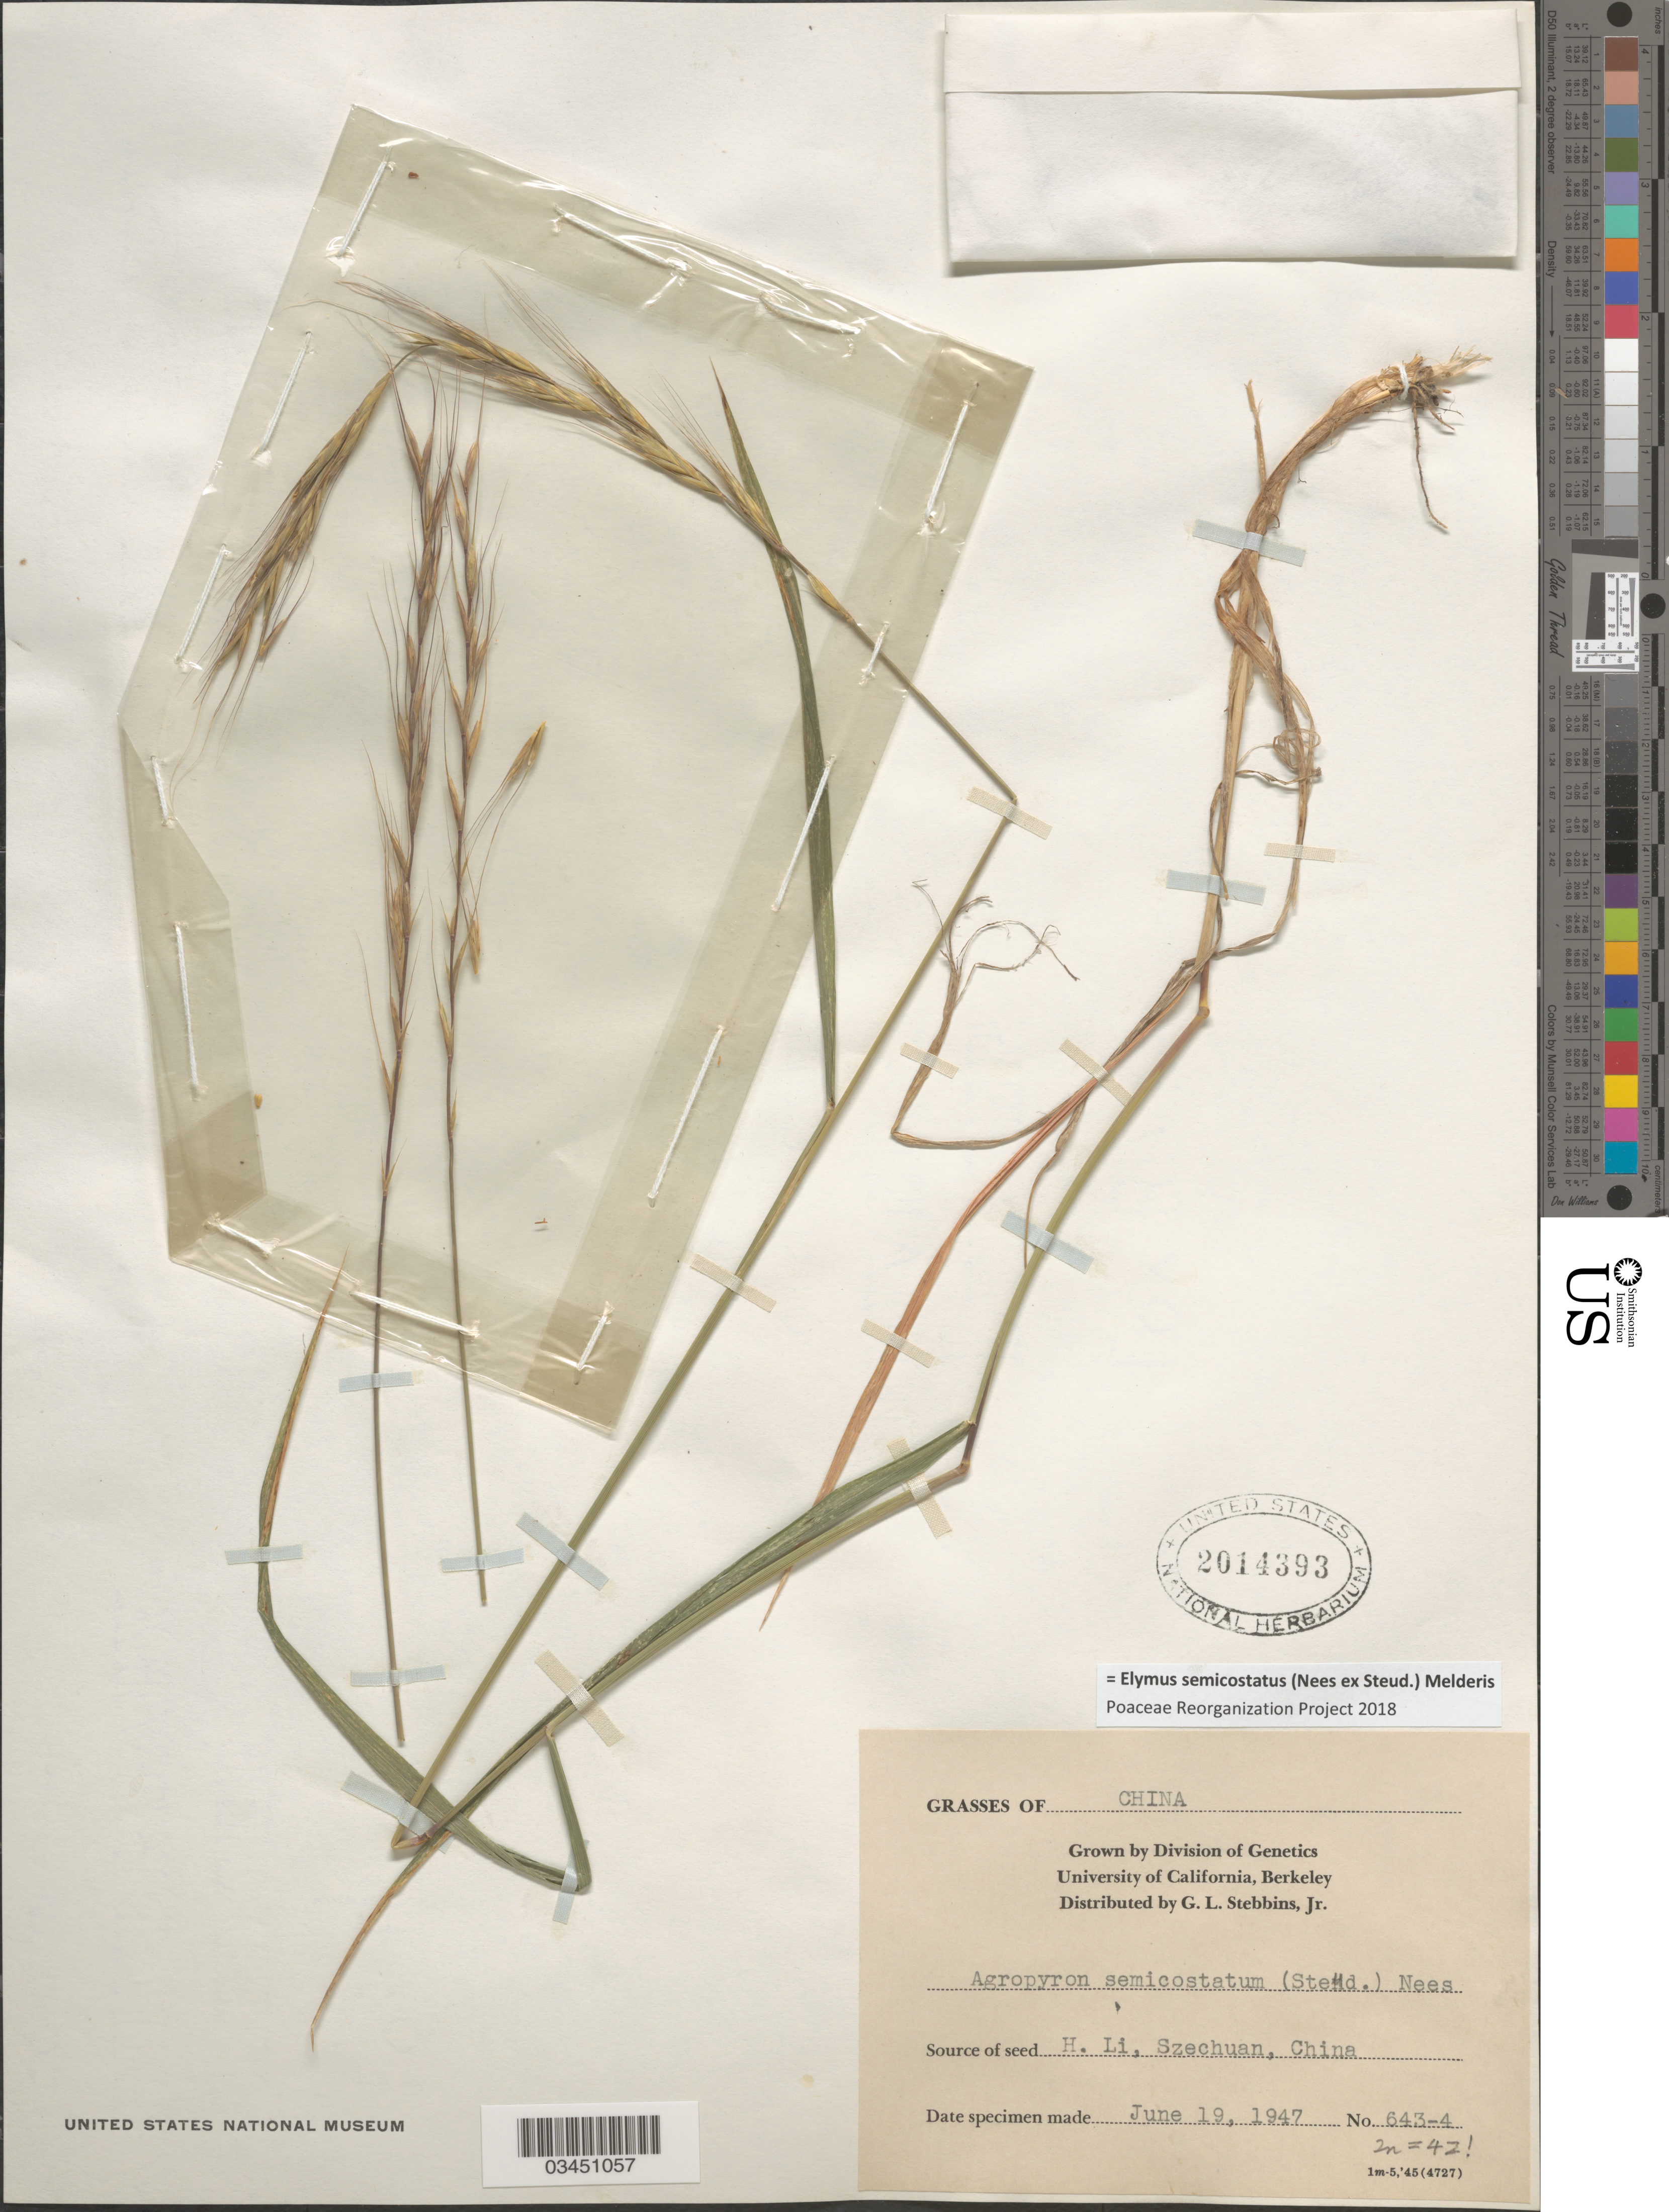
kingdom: Plantae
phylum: Tracheophyta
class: Liliopsida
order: Poales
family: Poaceae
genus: Elymus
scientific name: Elymus semicostatus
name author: (Nees ex Steud.) Melderis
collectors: G. L. Stebbins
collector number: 643-4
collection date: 1947-09-16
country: United States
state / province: California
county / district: Alameda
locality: University of California, Berkeley.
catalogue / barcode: US 2014393